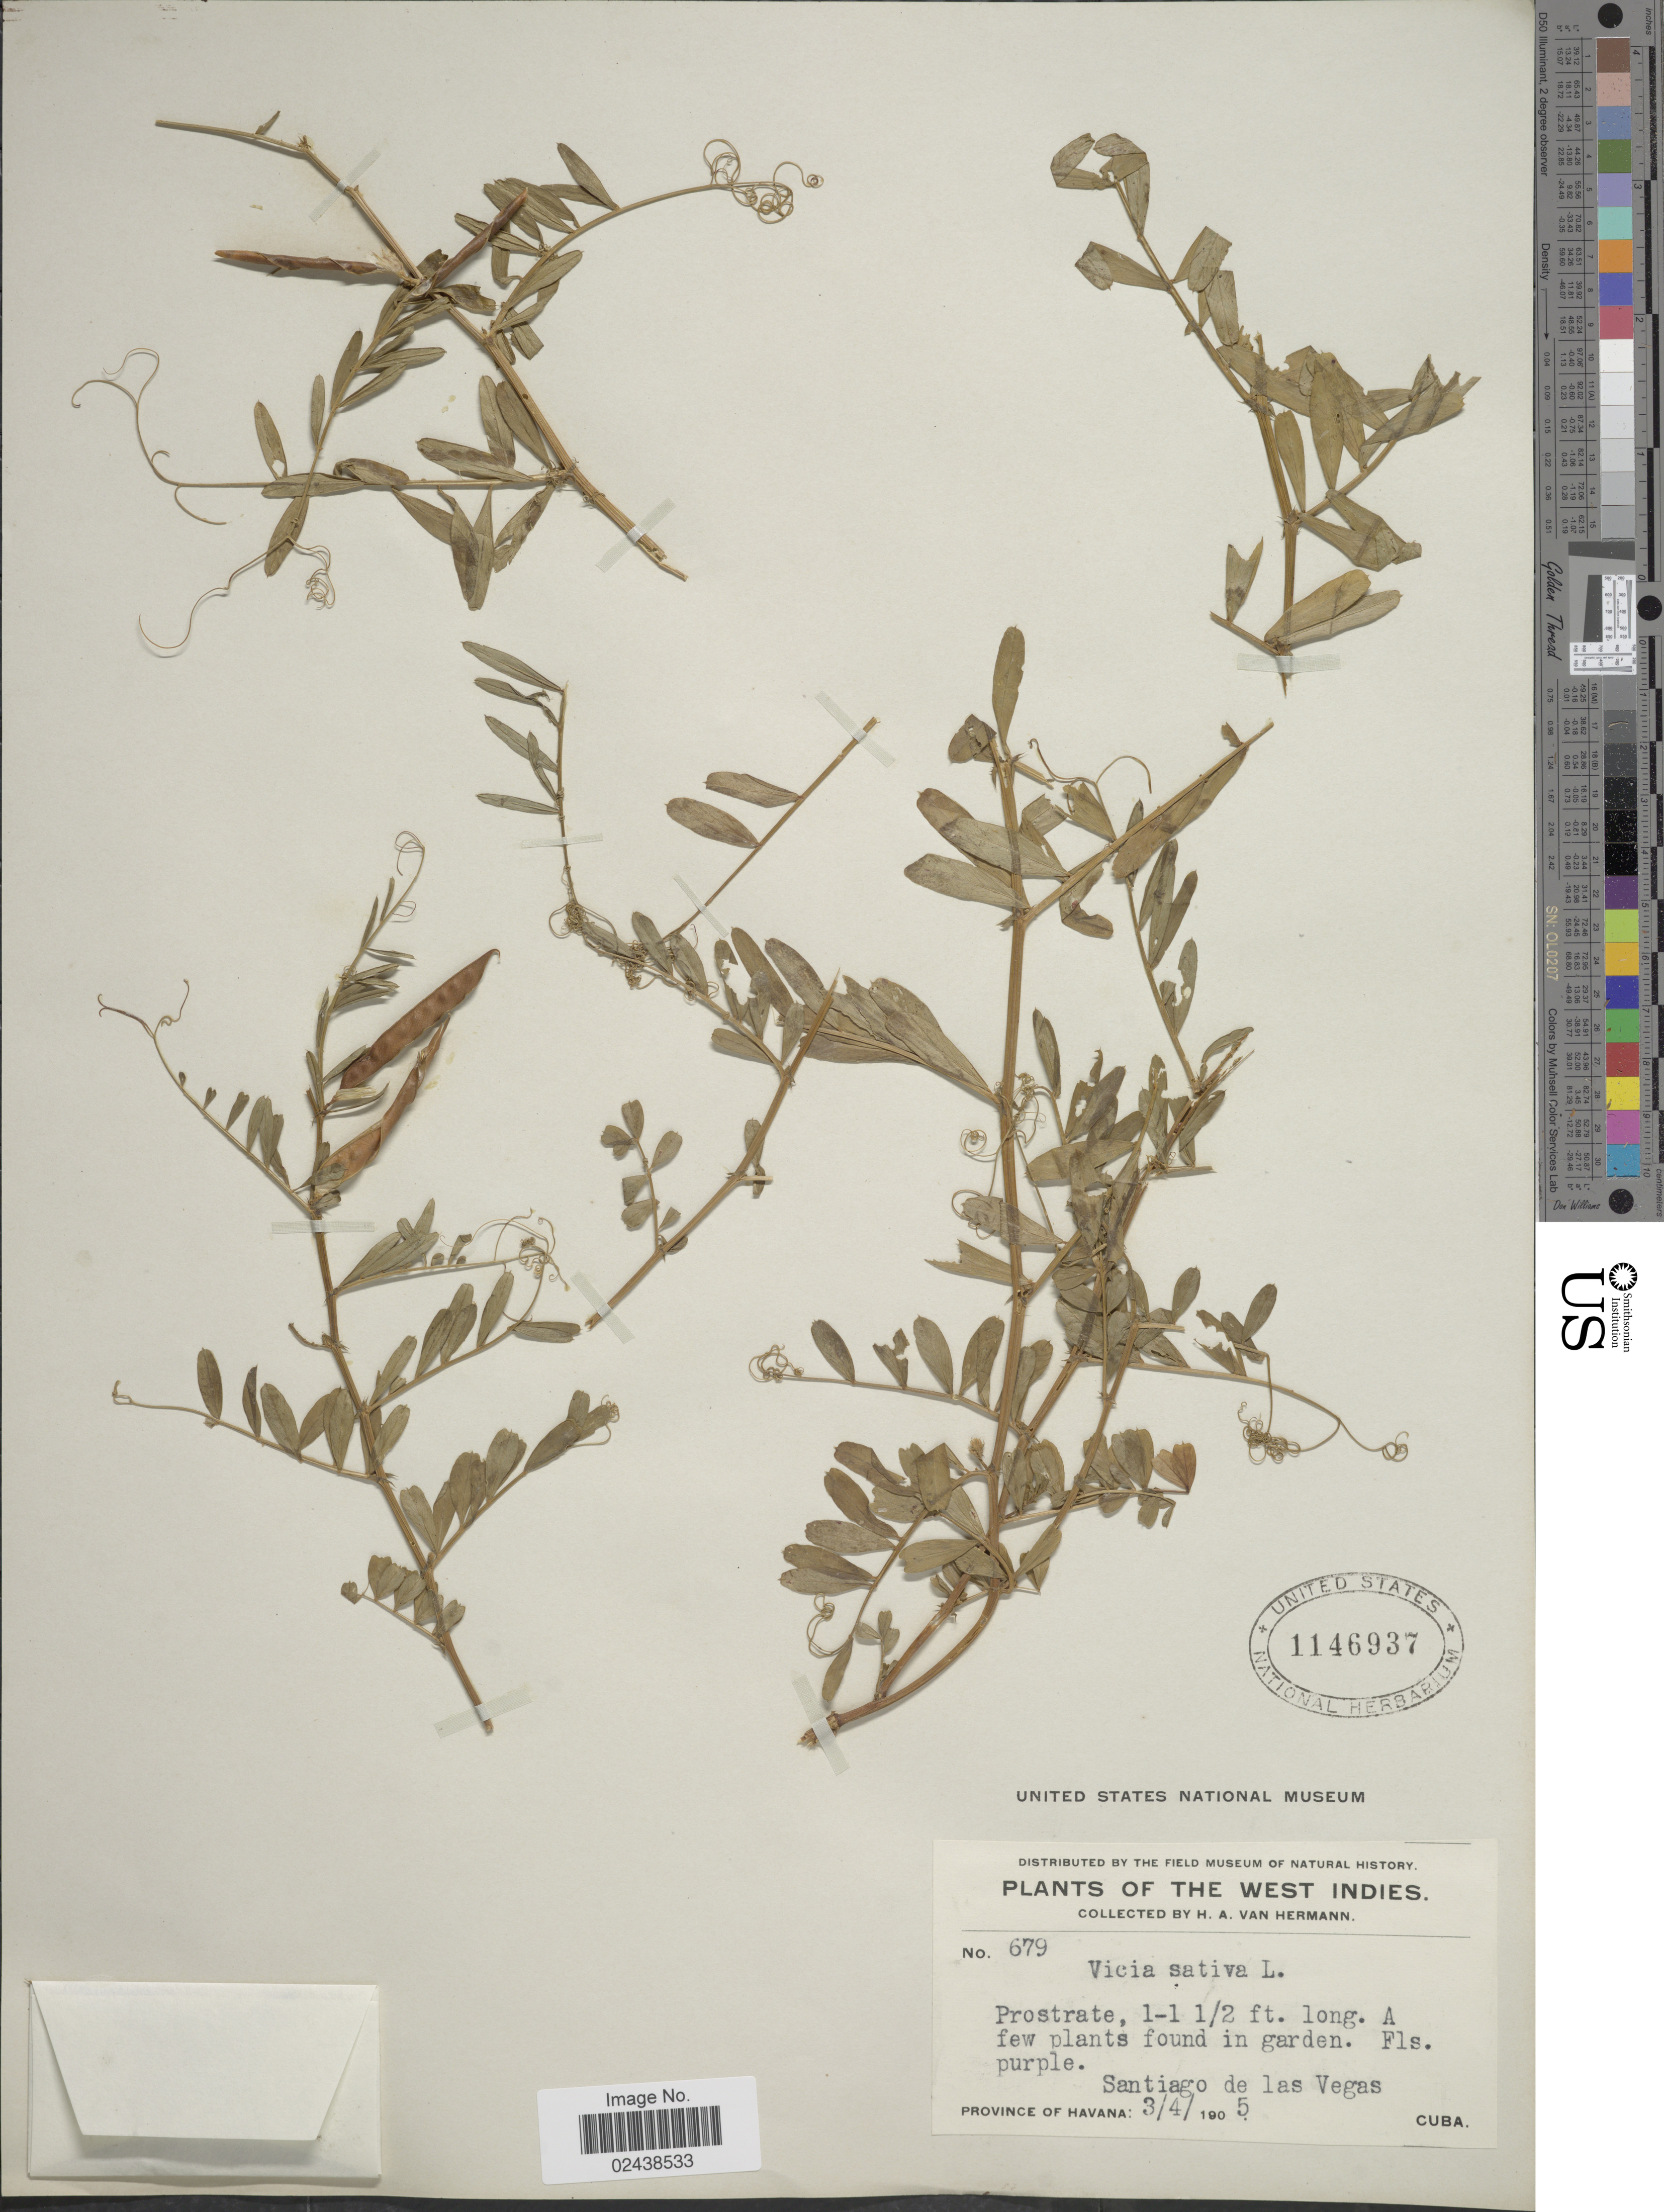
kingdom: Plantae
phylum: Tracheophyta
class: Magnoliopsida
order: Fabales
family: Fabaceae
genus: Vicia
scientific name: Vicia sativa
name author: L.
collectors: H. A. Van Hermann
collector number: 679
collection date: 1905-04-03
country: Cuba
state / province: La Habana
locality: Found in garden, Santiago de las Vegas, Province of Havana.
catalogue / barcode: US 1146937